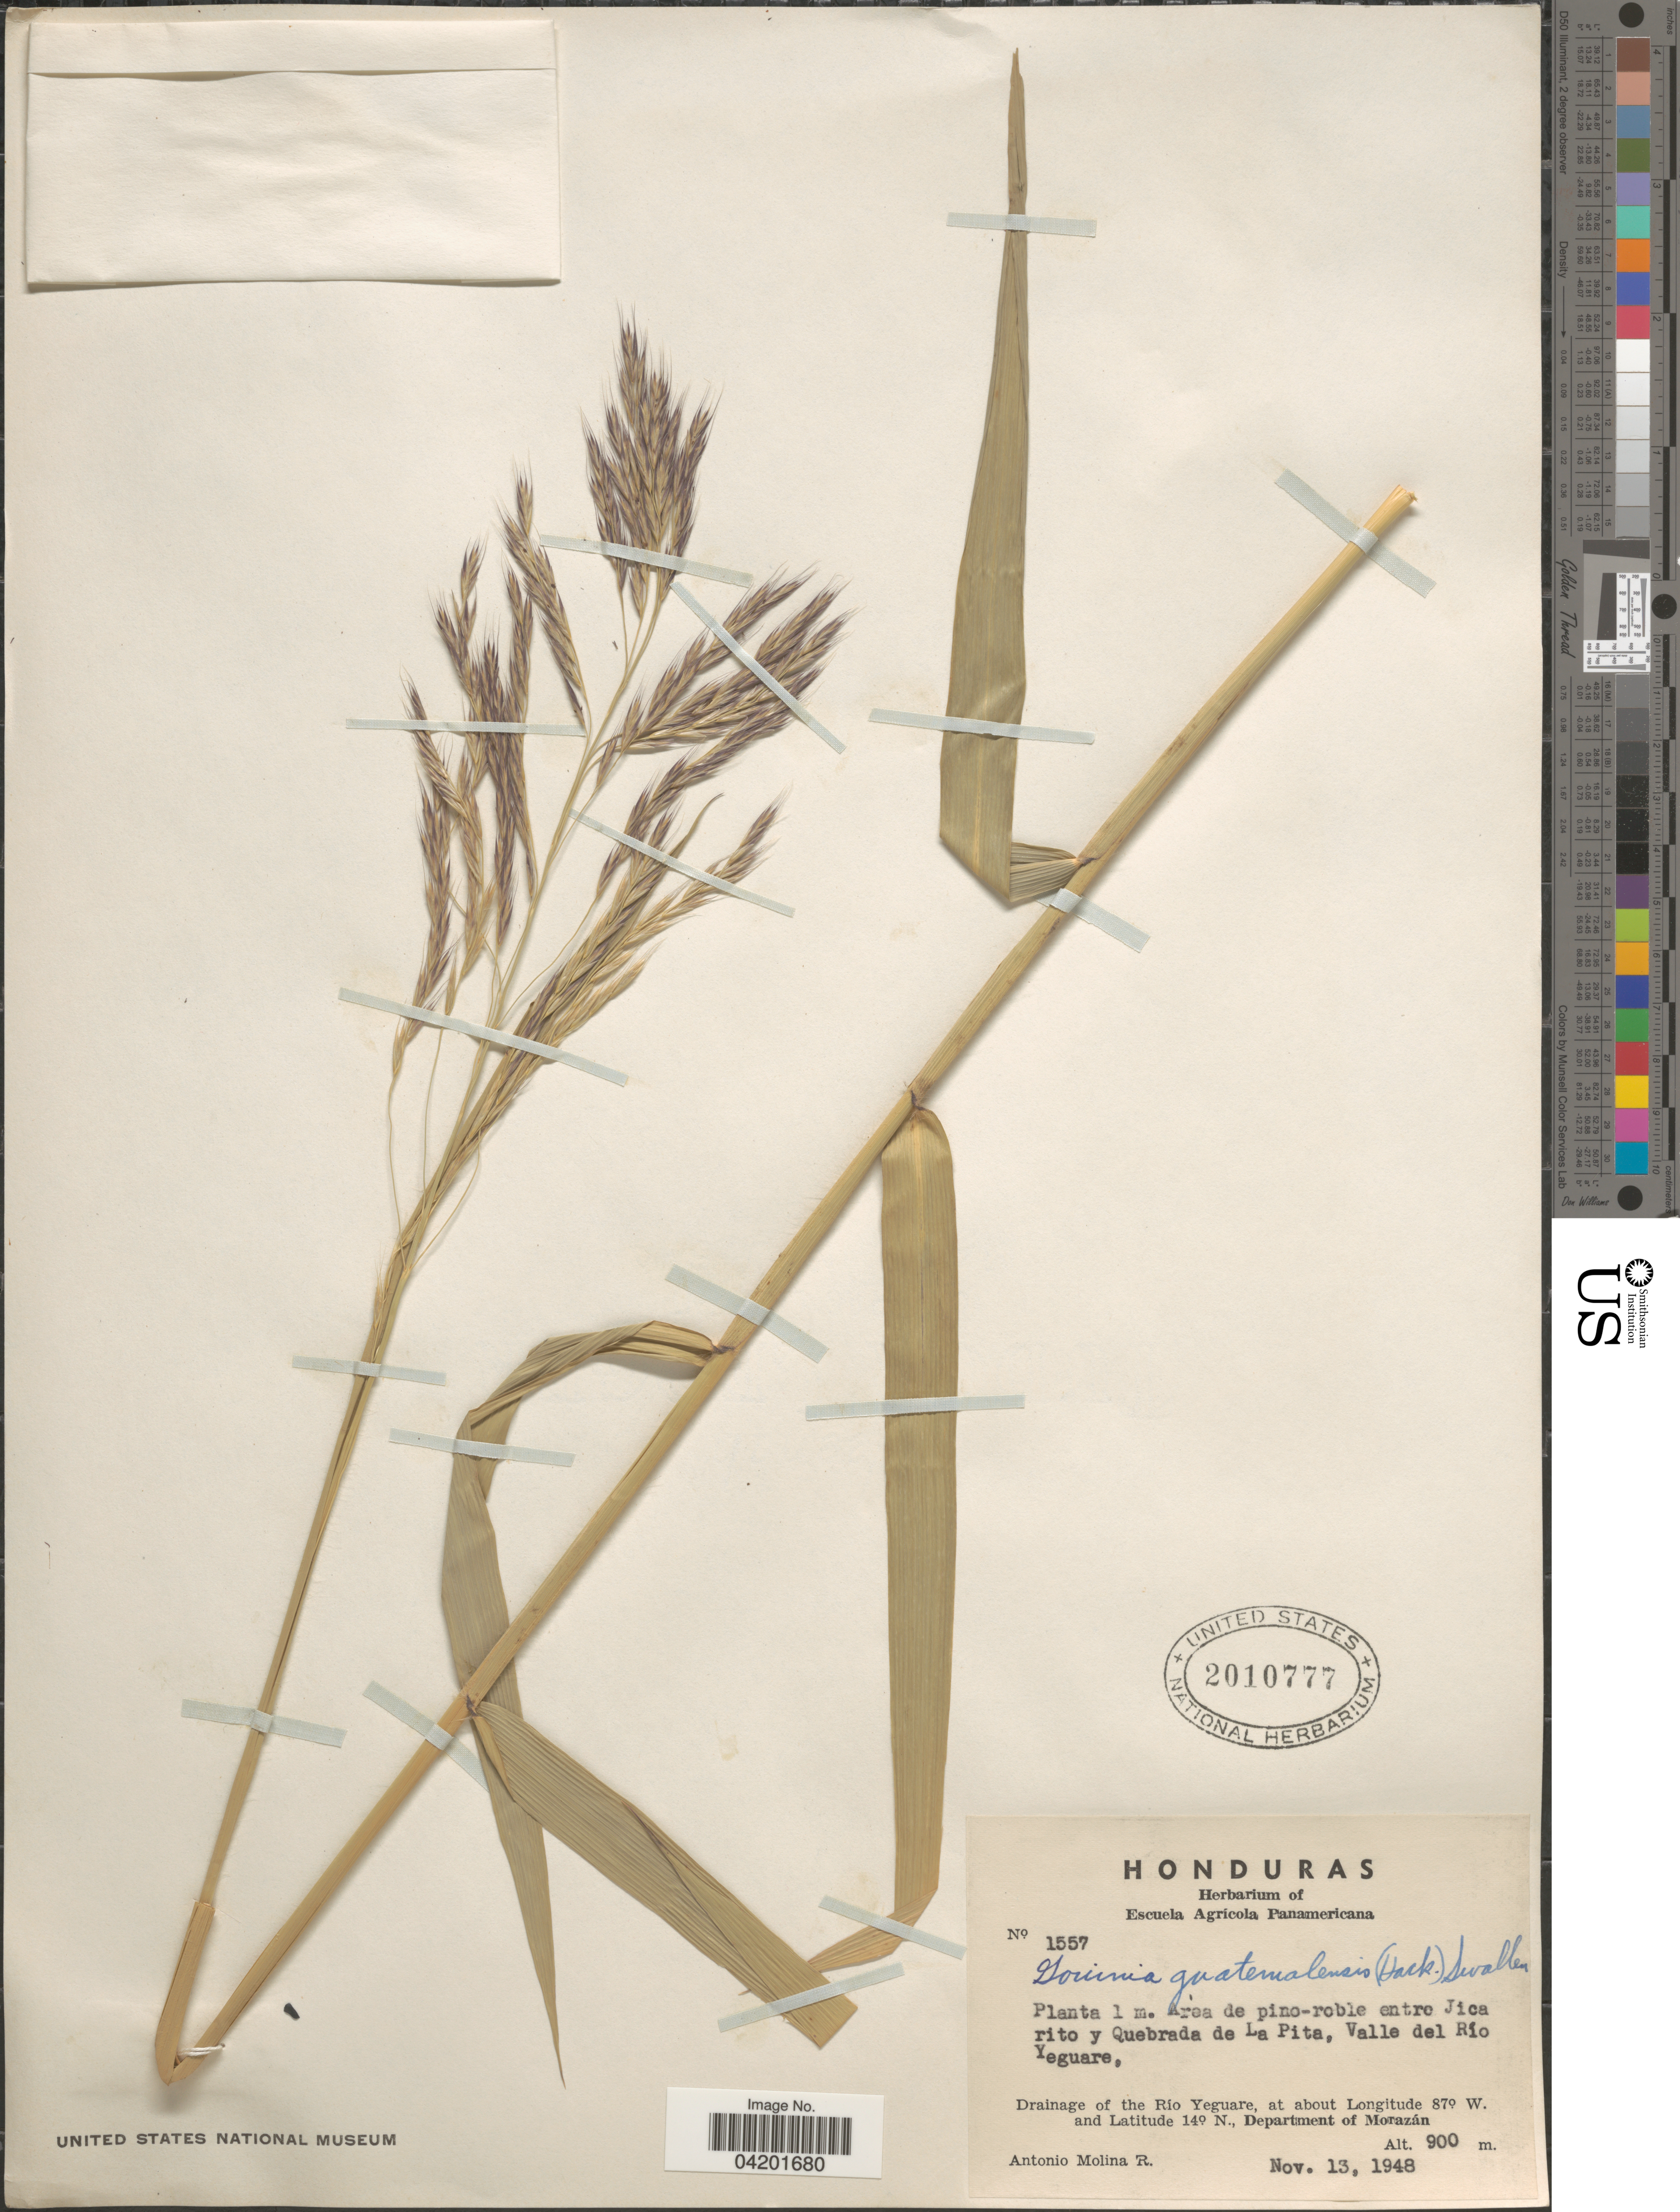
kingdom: Plantae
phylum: Tracheophyta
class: Liliopsida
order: Poales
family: Poaceae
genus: Gouinia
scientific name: Gouinia latifolia var. guatemalensis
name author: (Griseb.) Vasey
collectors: A. Molina R.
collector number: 1557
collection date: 1948-11-13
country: Honduras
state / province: Fco. Morazán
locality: Area de pino-roble entre Jica rito y Quebrada de La Pita, Valle del Río Yeguare. Drainage of the Río Yeguare. Department of Morazán.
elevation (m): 900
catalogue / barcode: US 2010777